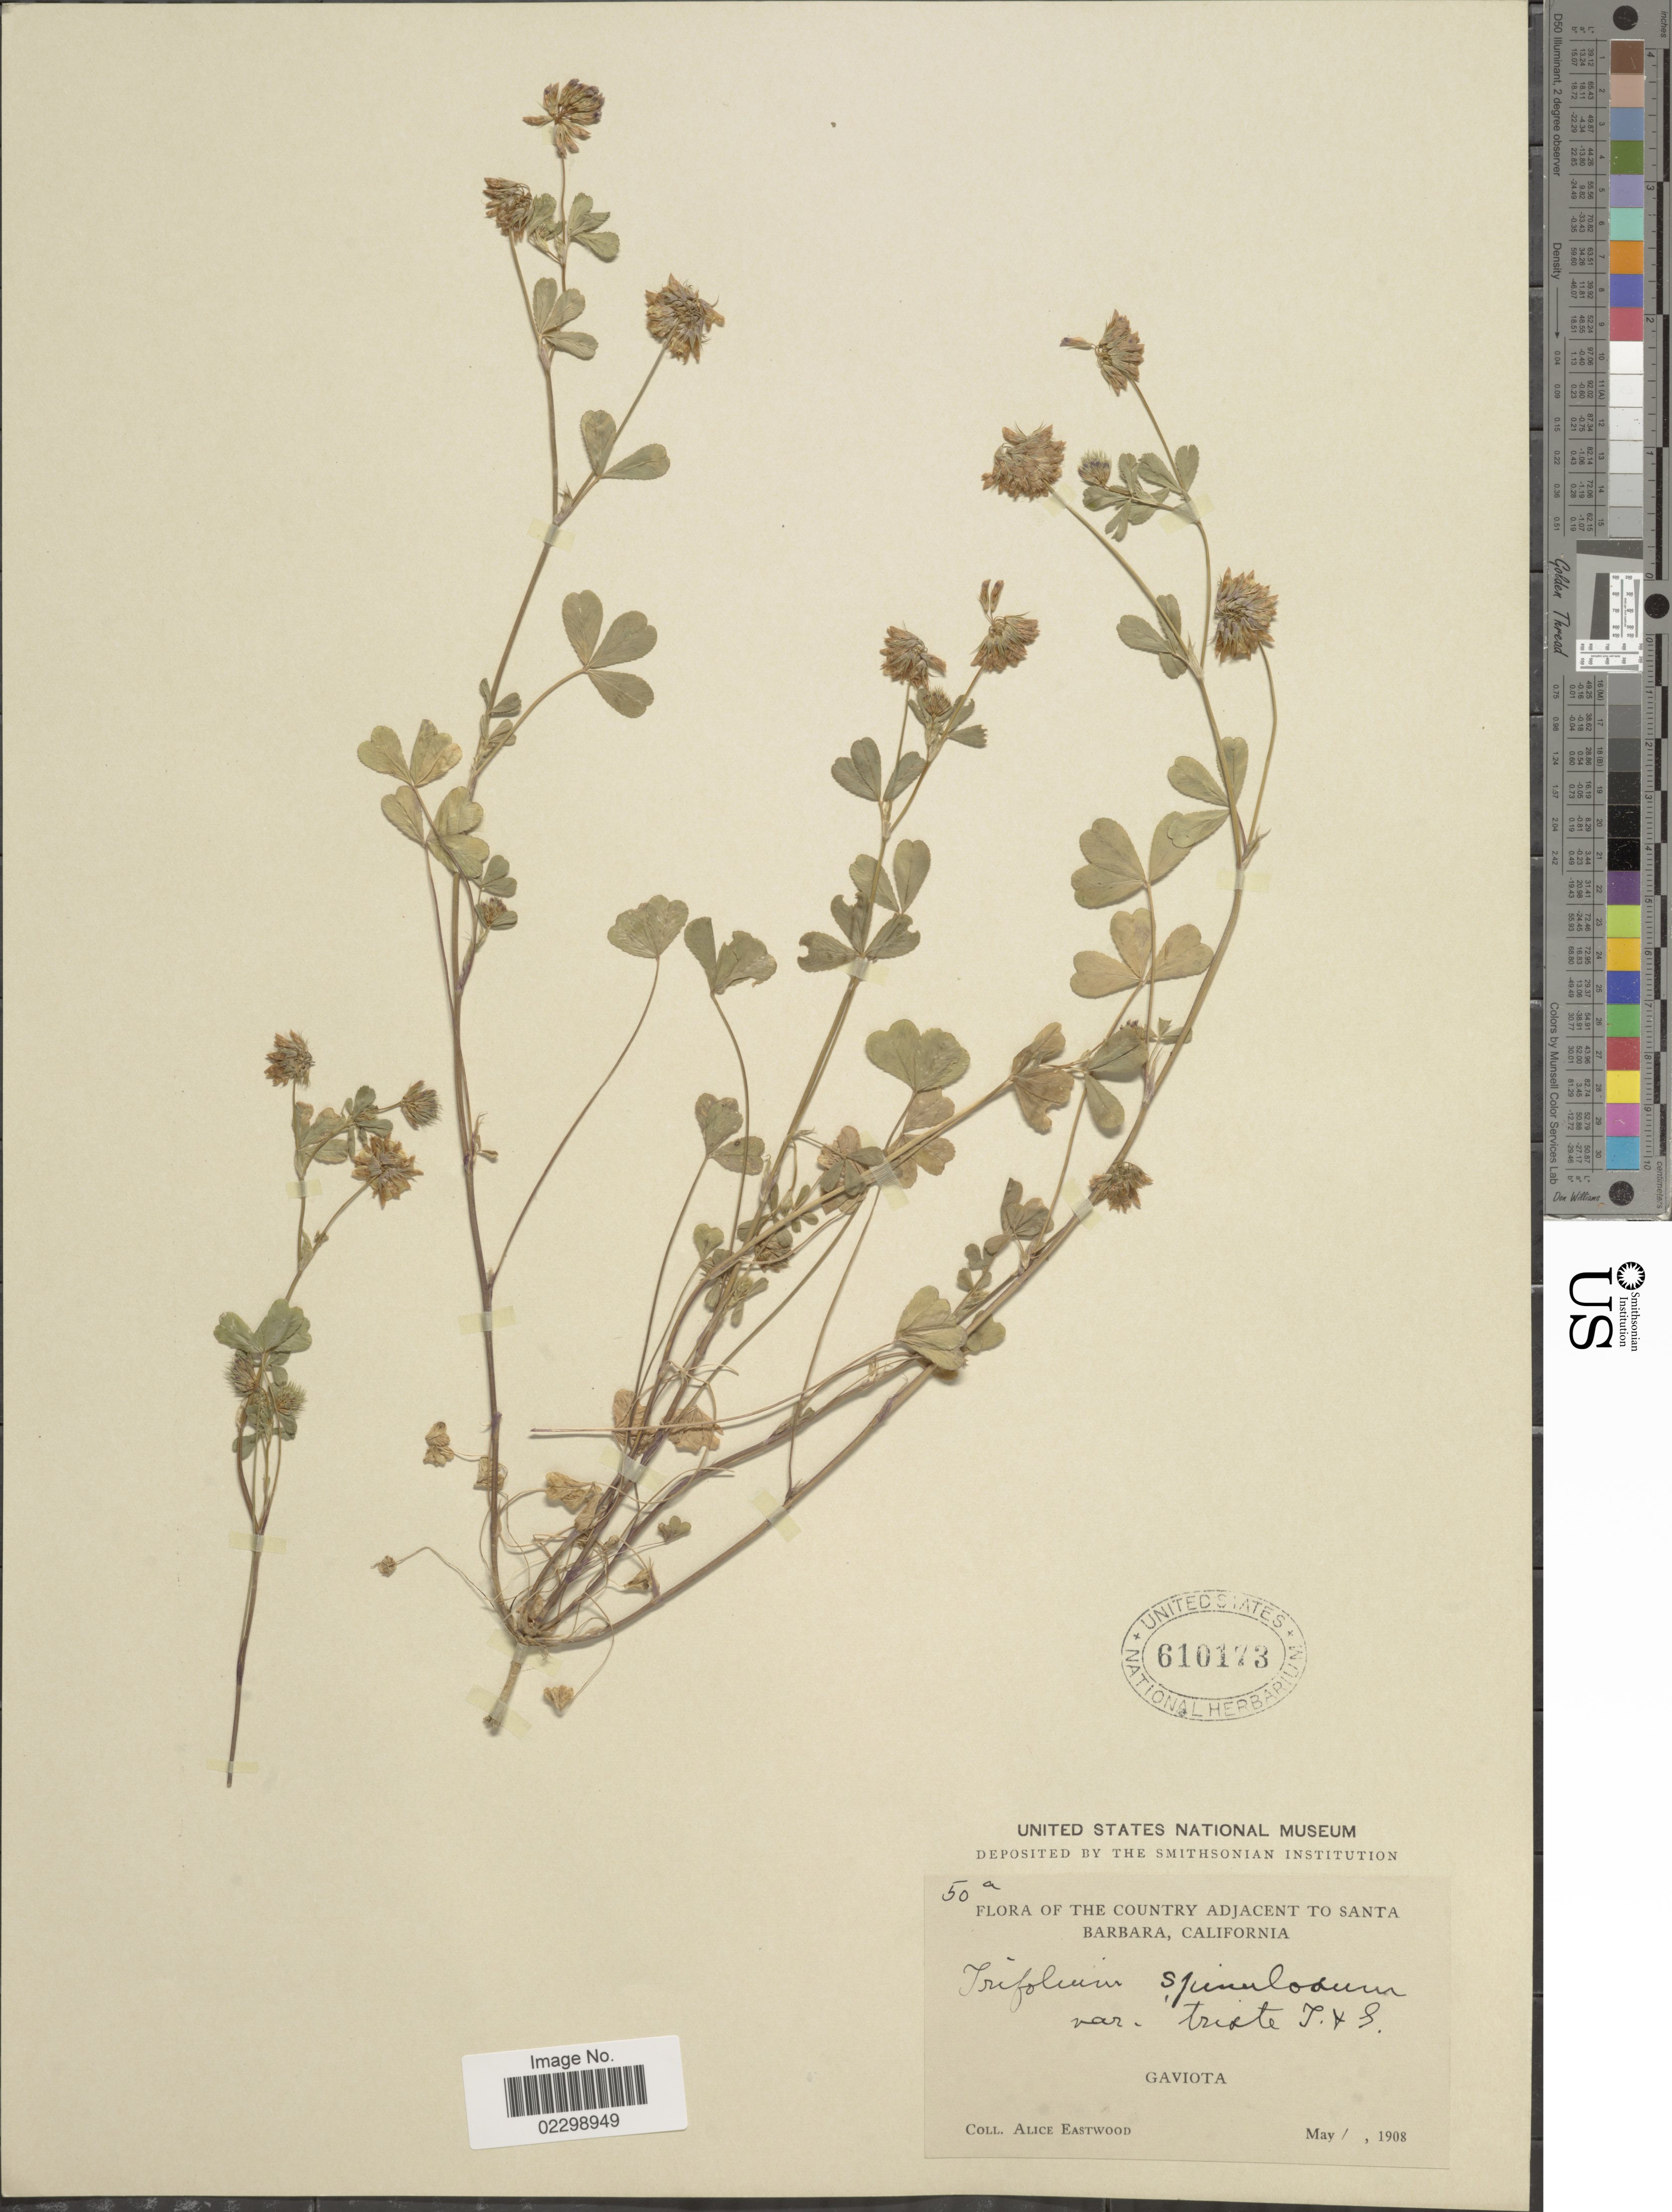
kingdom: Plantae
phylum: Tracheophyta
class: Magnoliopsida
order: Fabales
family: Fabaceae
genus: Trifolium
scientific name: Trifolium strictum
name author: L.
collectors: A. Eastwood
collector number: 50a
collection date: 1908-05-01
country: United States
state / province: California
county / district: Santa Barbara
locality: Country adjacent to Santa Barbara, Gaviota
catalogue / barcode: US 610173